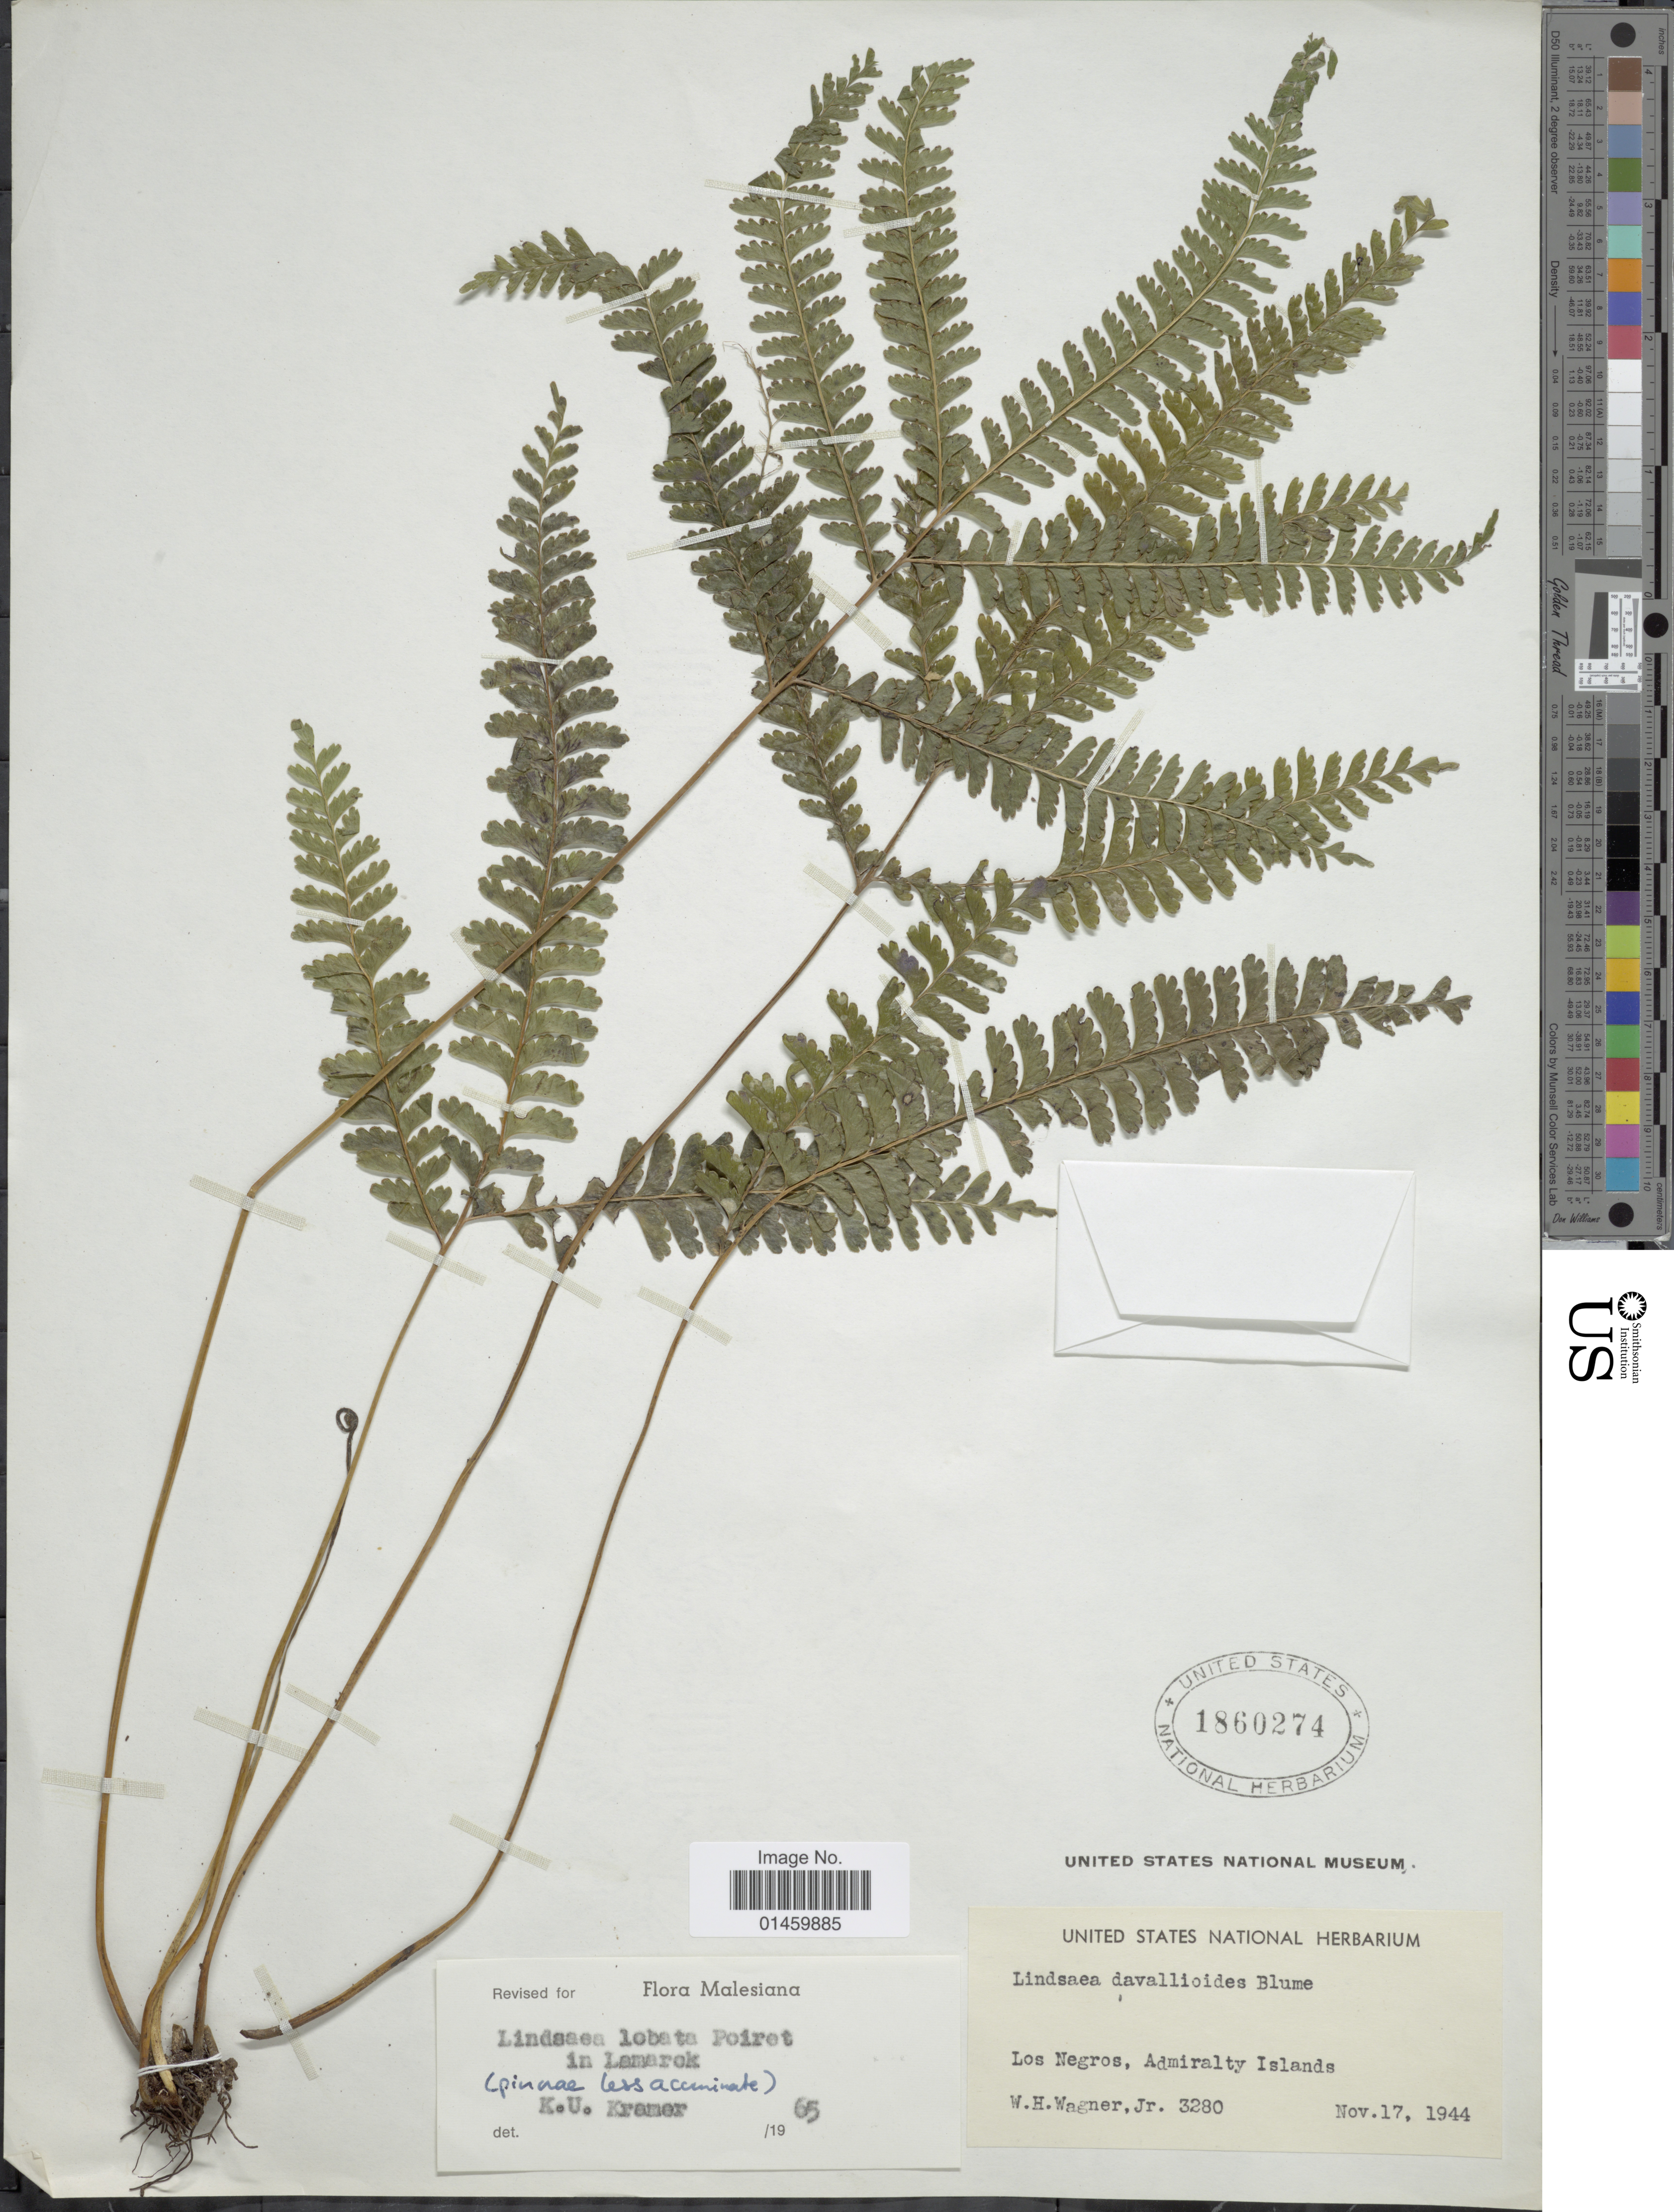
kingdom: Plantae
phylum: Tracheophyta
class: Polypodiopsida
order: Polypodiales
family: Lindsaeaceae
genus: Lindsaea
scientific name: Lindsaea lobata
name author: Poir.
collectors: W. H. Wagner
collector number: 3280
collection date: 1944-11-17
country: Papua New Guinea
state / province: Manus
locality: Los Negros, Admiralty Islands.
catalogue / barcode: US 1860274